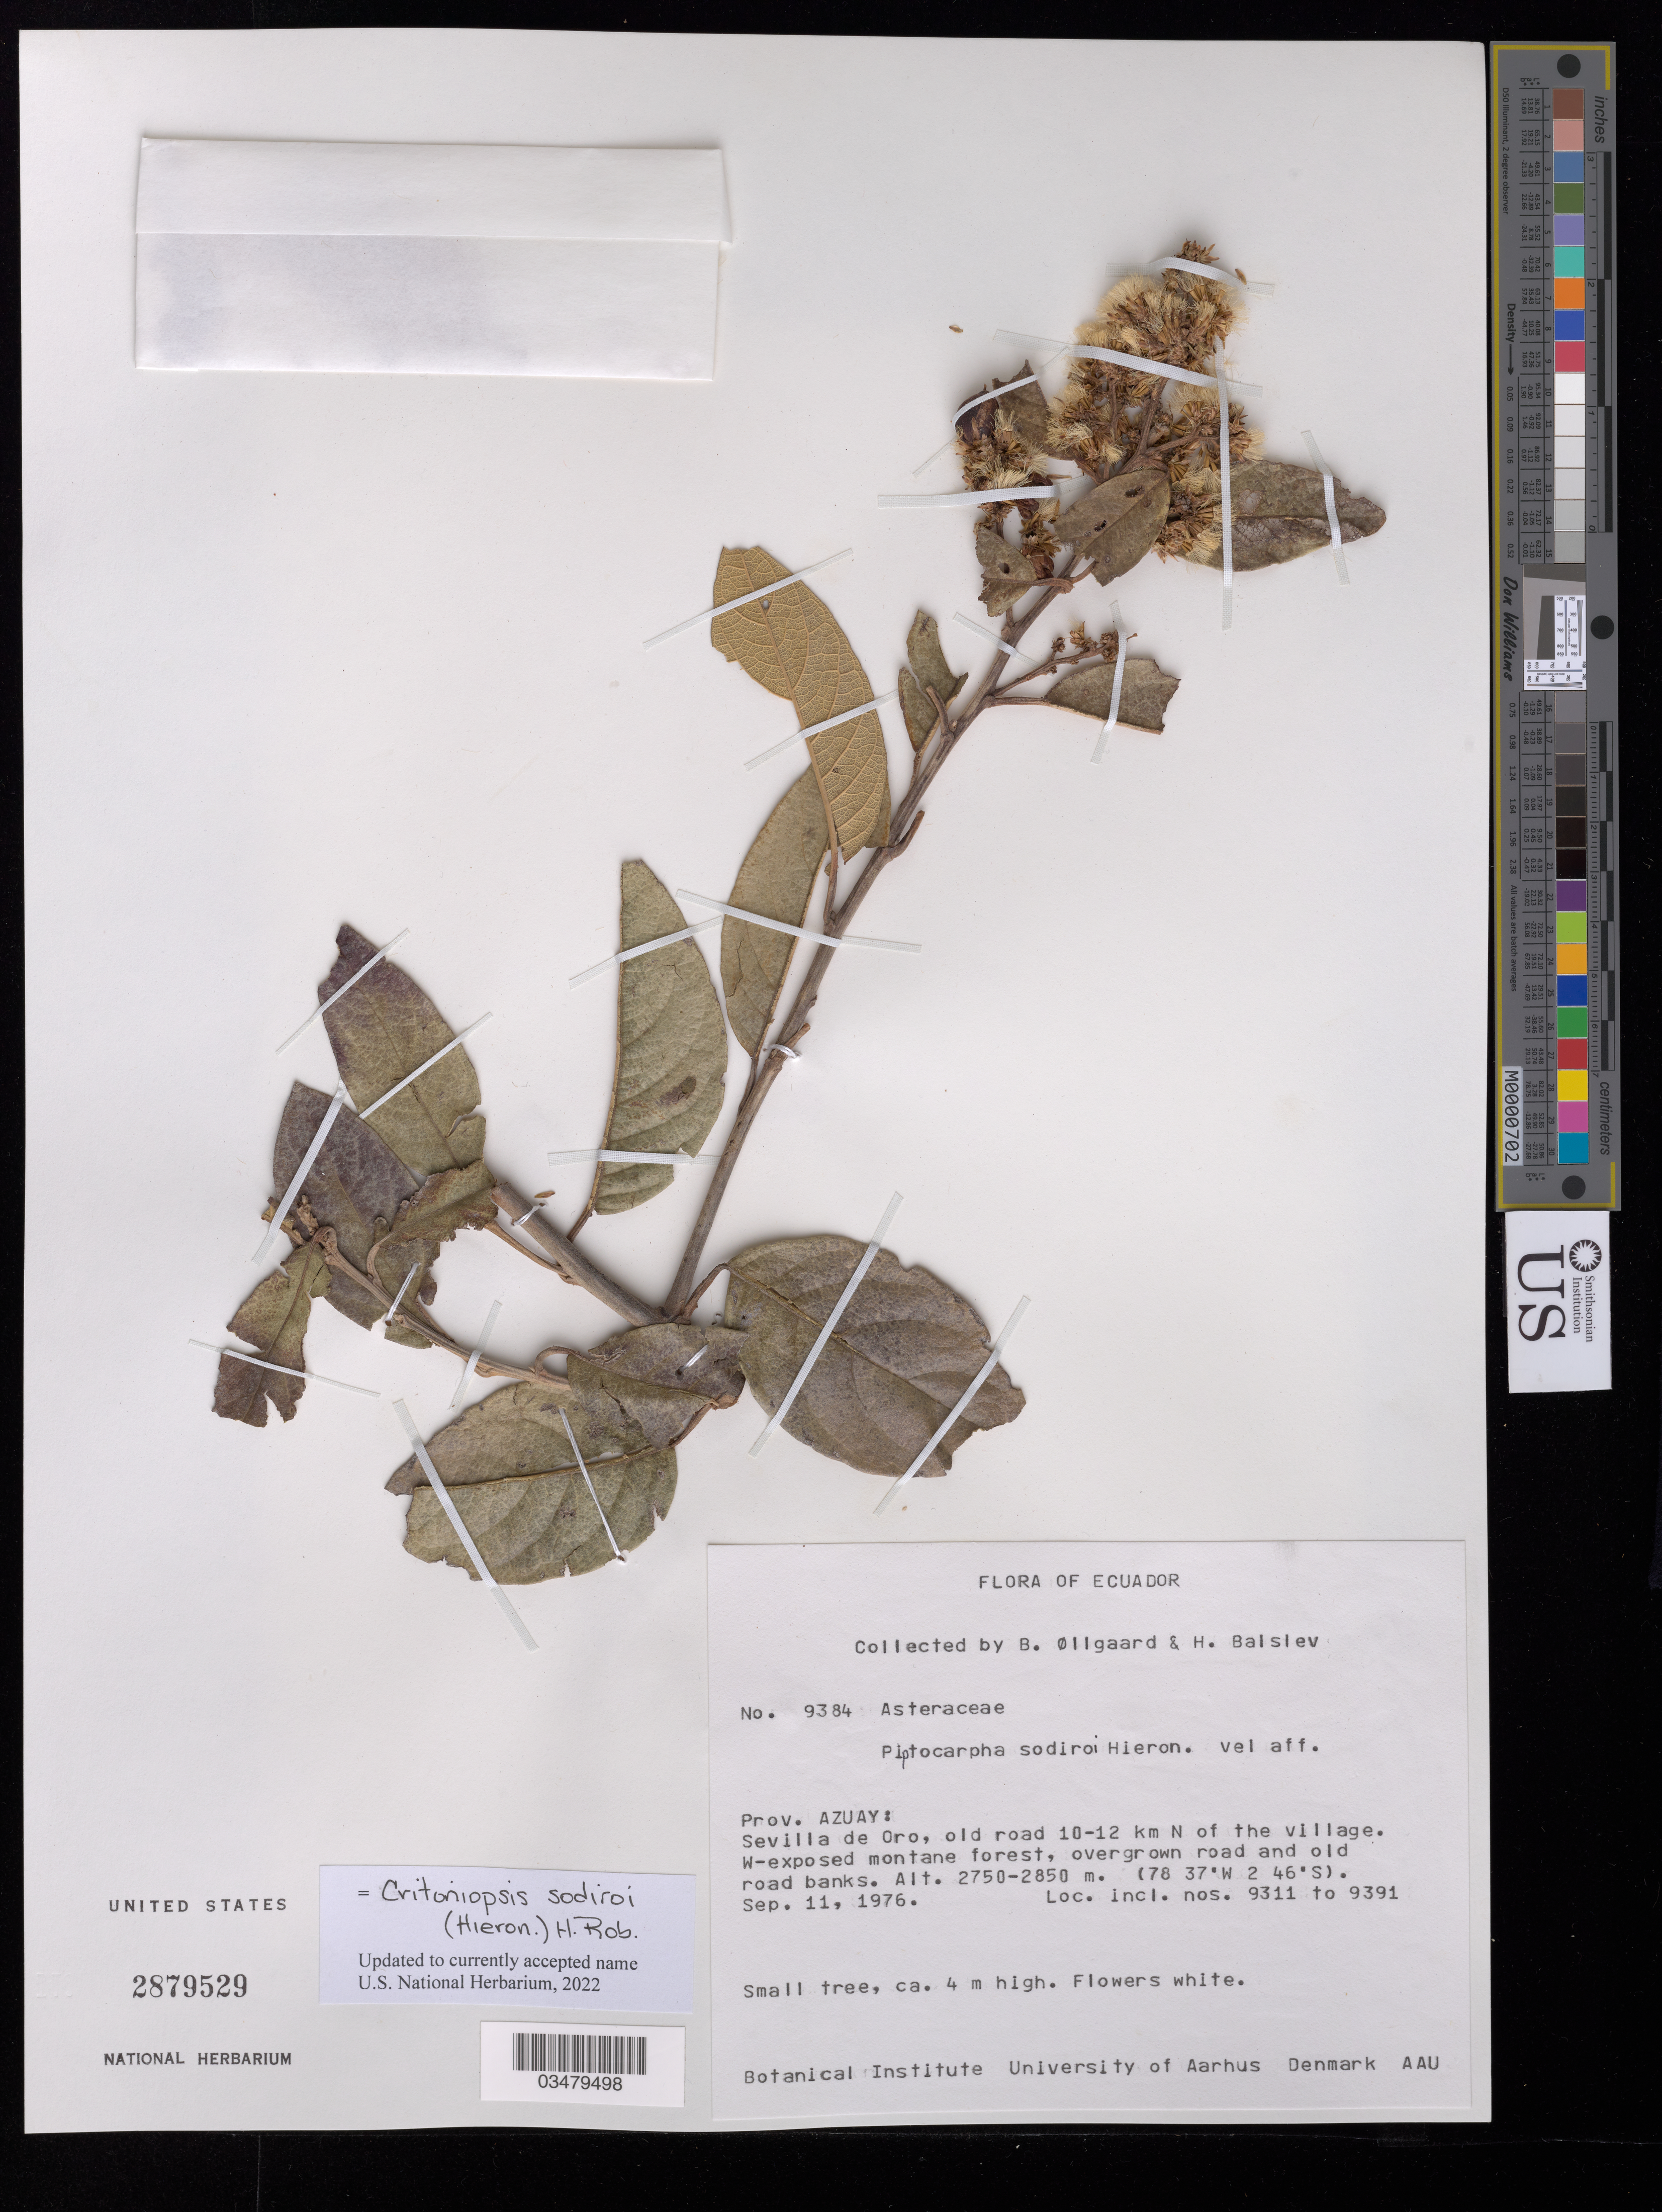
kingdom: Plantae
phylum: Tracheophyta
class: Magnoliopsida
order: Asterales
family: Asteraceae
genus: Critoniopsis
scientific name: Critoniopsis dorrii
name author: H. Rob.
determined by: Ávila C., Fabio Andrés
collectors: B. Øllgaard & H. Balslev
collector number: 9384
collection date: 1976-09-11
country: Ecuador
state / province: Azuay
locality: Prov. Azuay: Sevilla de Oro, old road 10-12 km N of the village. W-exposed montane forest, overgrown road and old road banks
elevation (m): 2750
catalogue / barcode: US 2879529